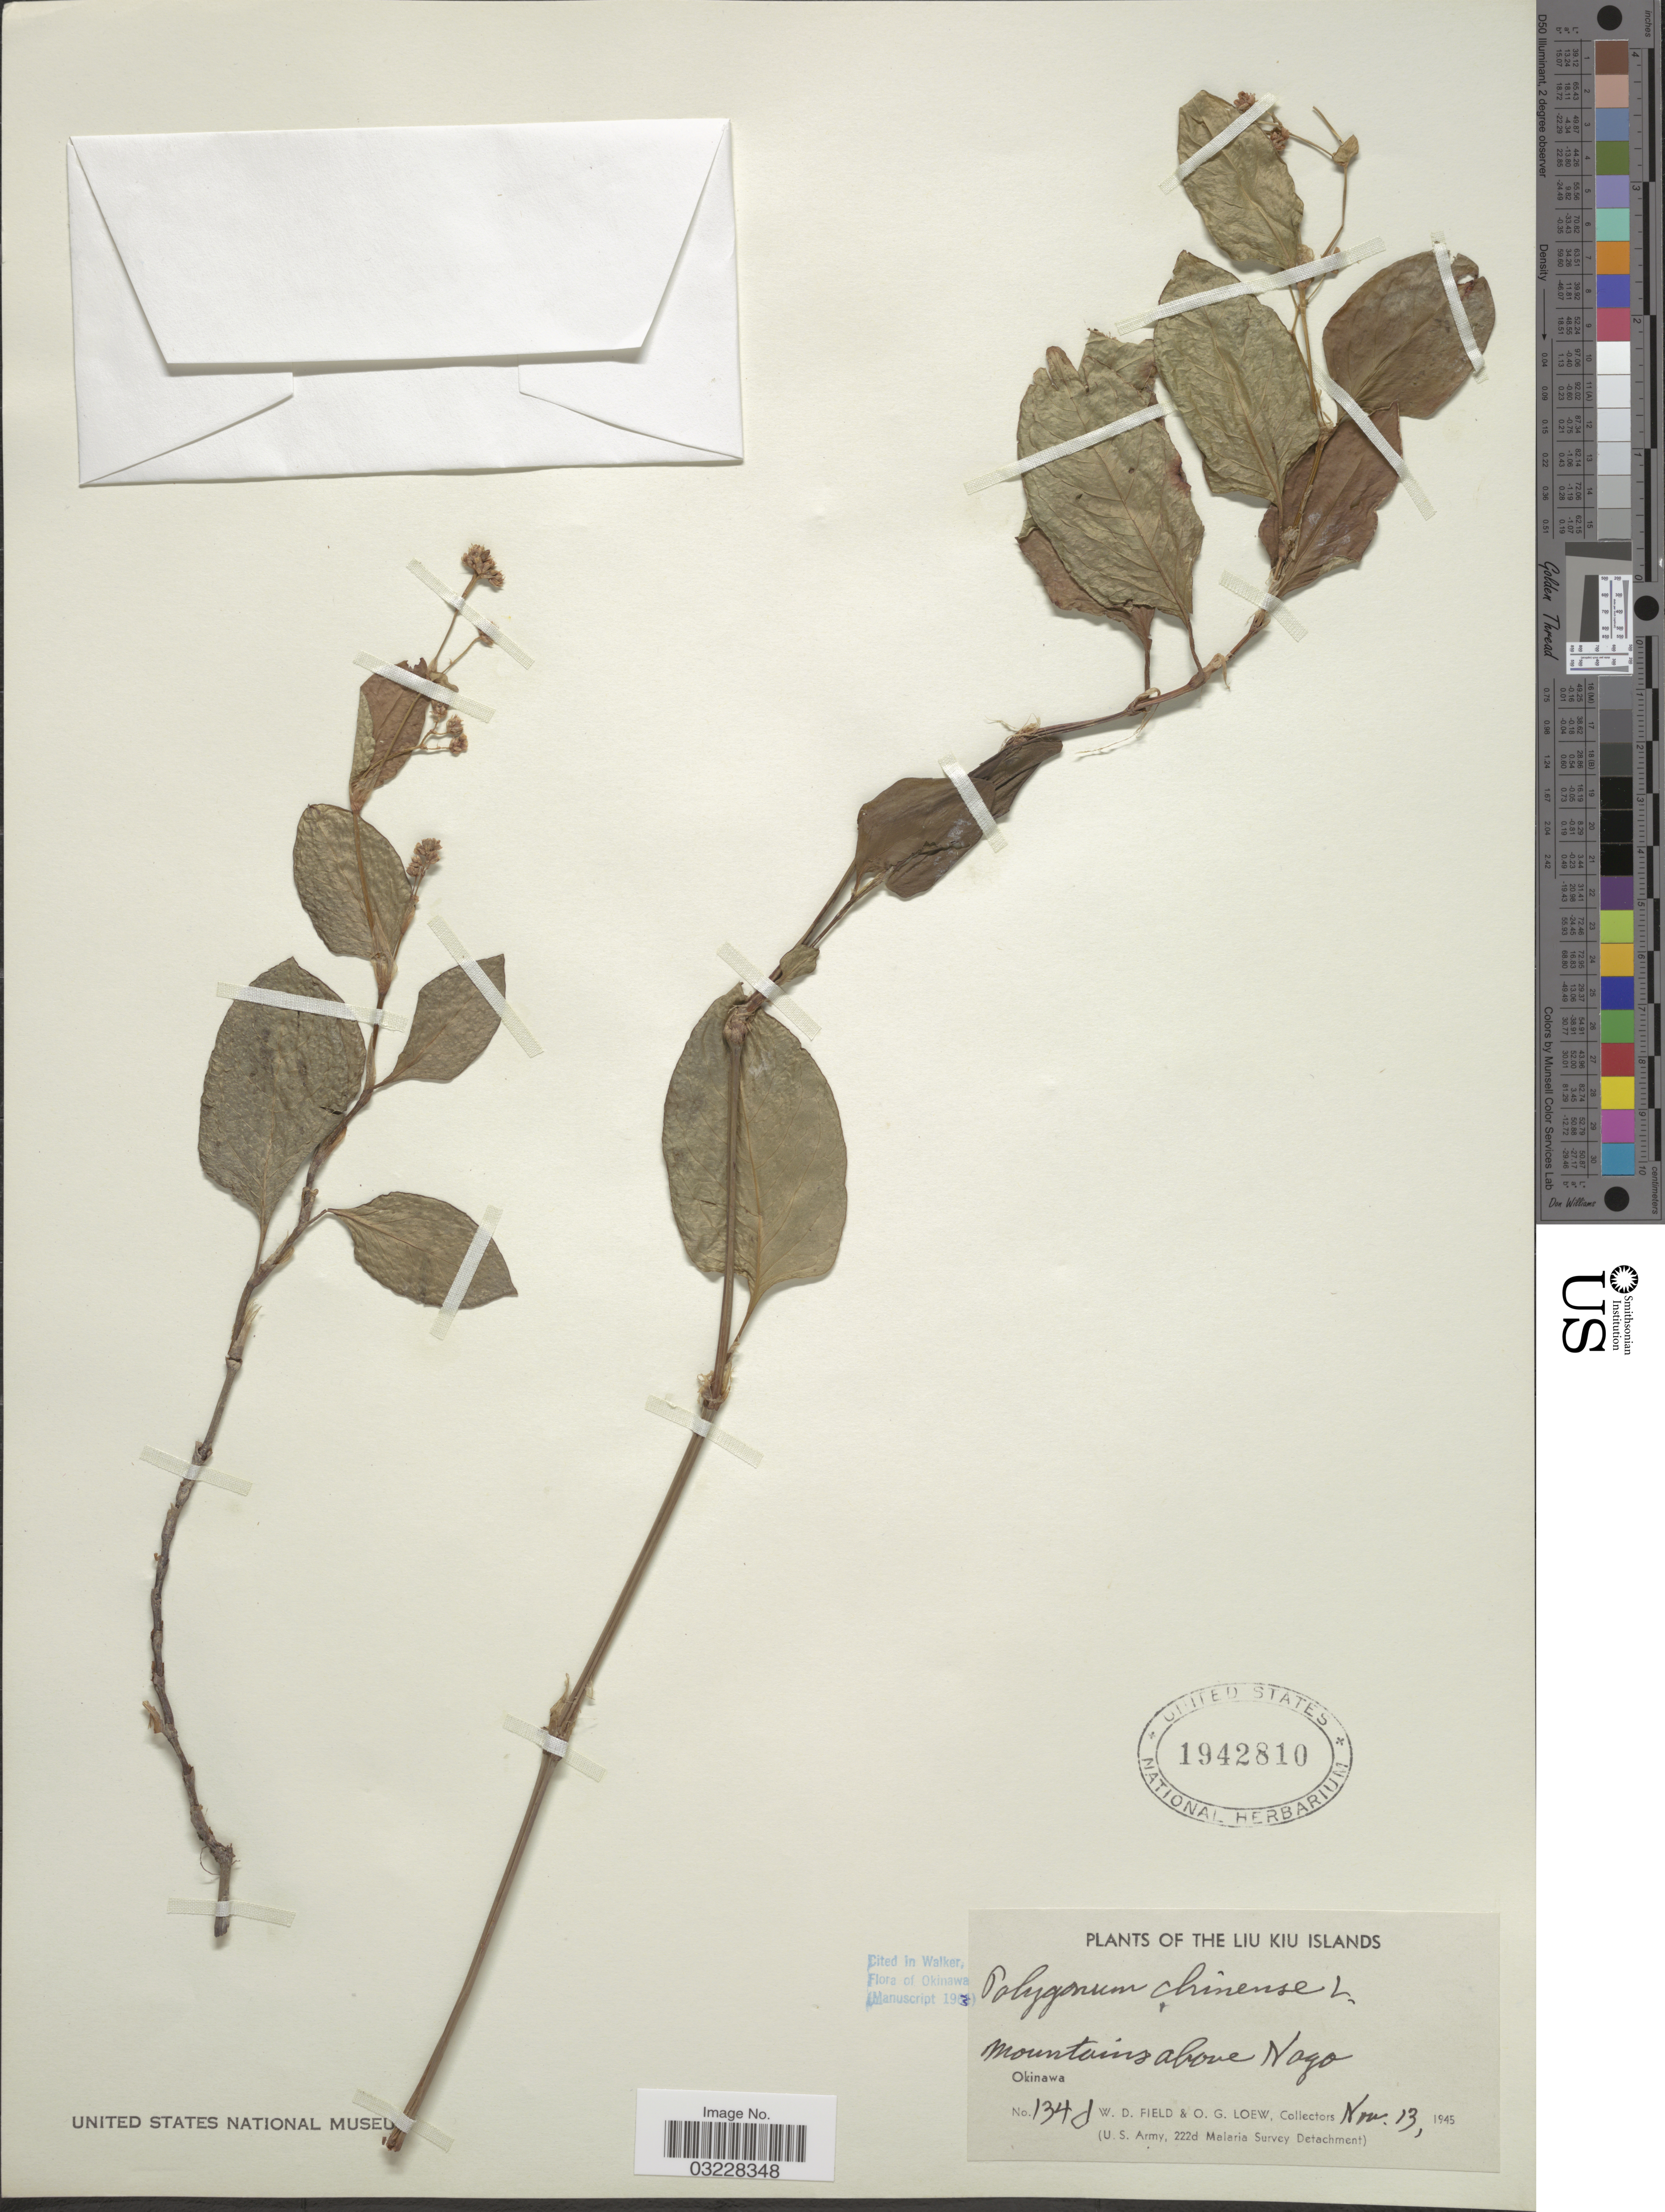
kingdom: Plantae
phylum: Tracheophyta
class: Magnoliopsida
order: Caryophyllales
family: Polygonaceae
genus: Polygonum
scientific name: Polygonum chinense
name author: L.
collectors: W. D. Field & O. G. Loew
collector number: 134j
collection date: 1945-11-13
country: Japan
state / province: Okinawa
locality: The Liu Kiu Islands. Mountains above Nago. Okinawa.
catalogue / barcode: US 1942810